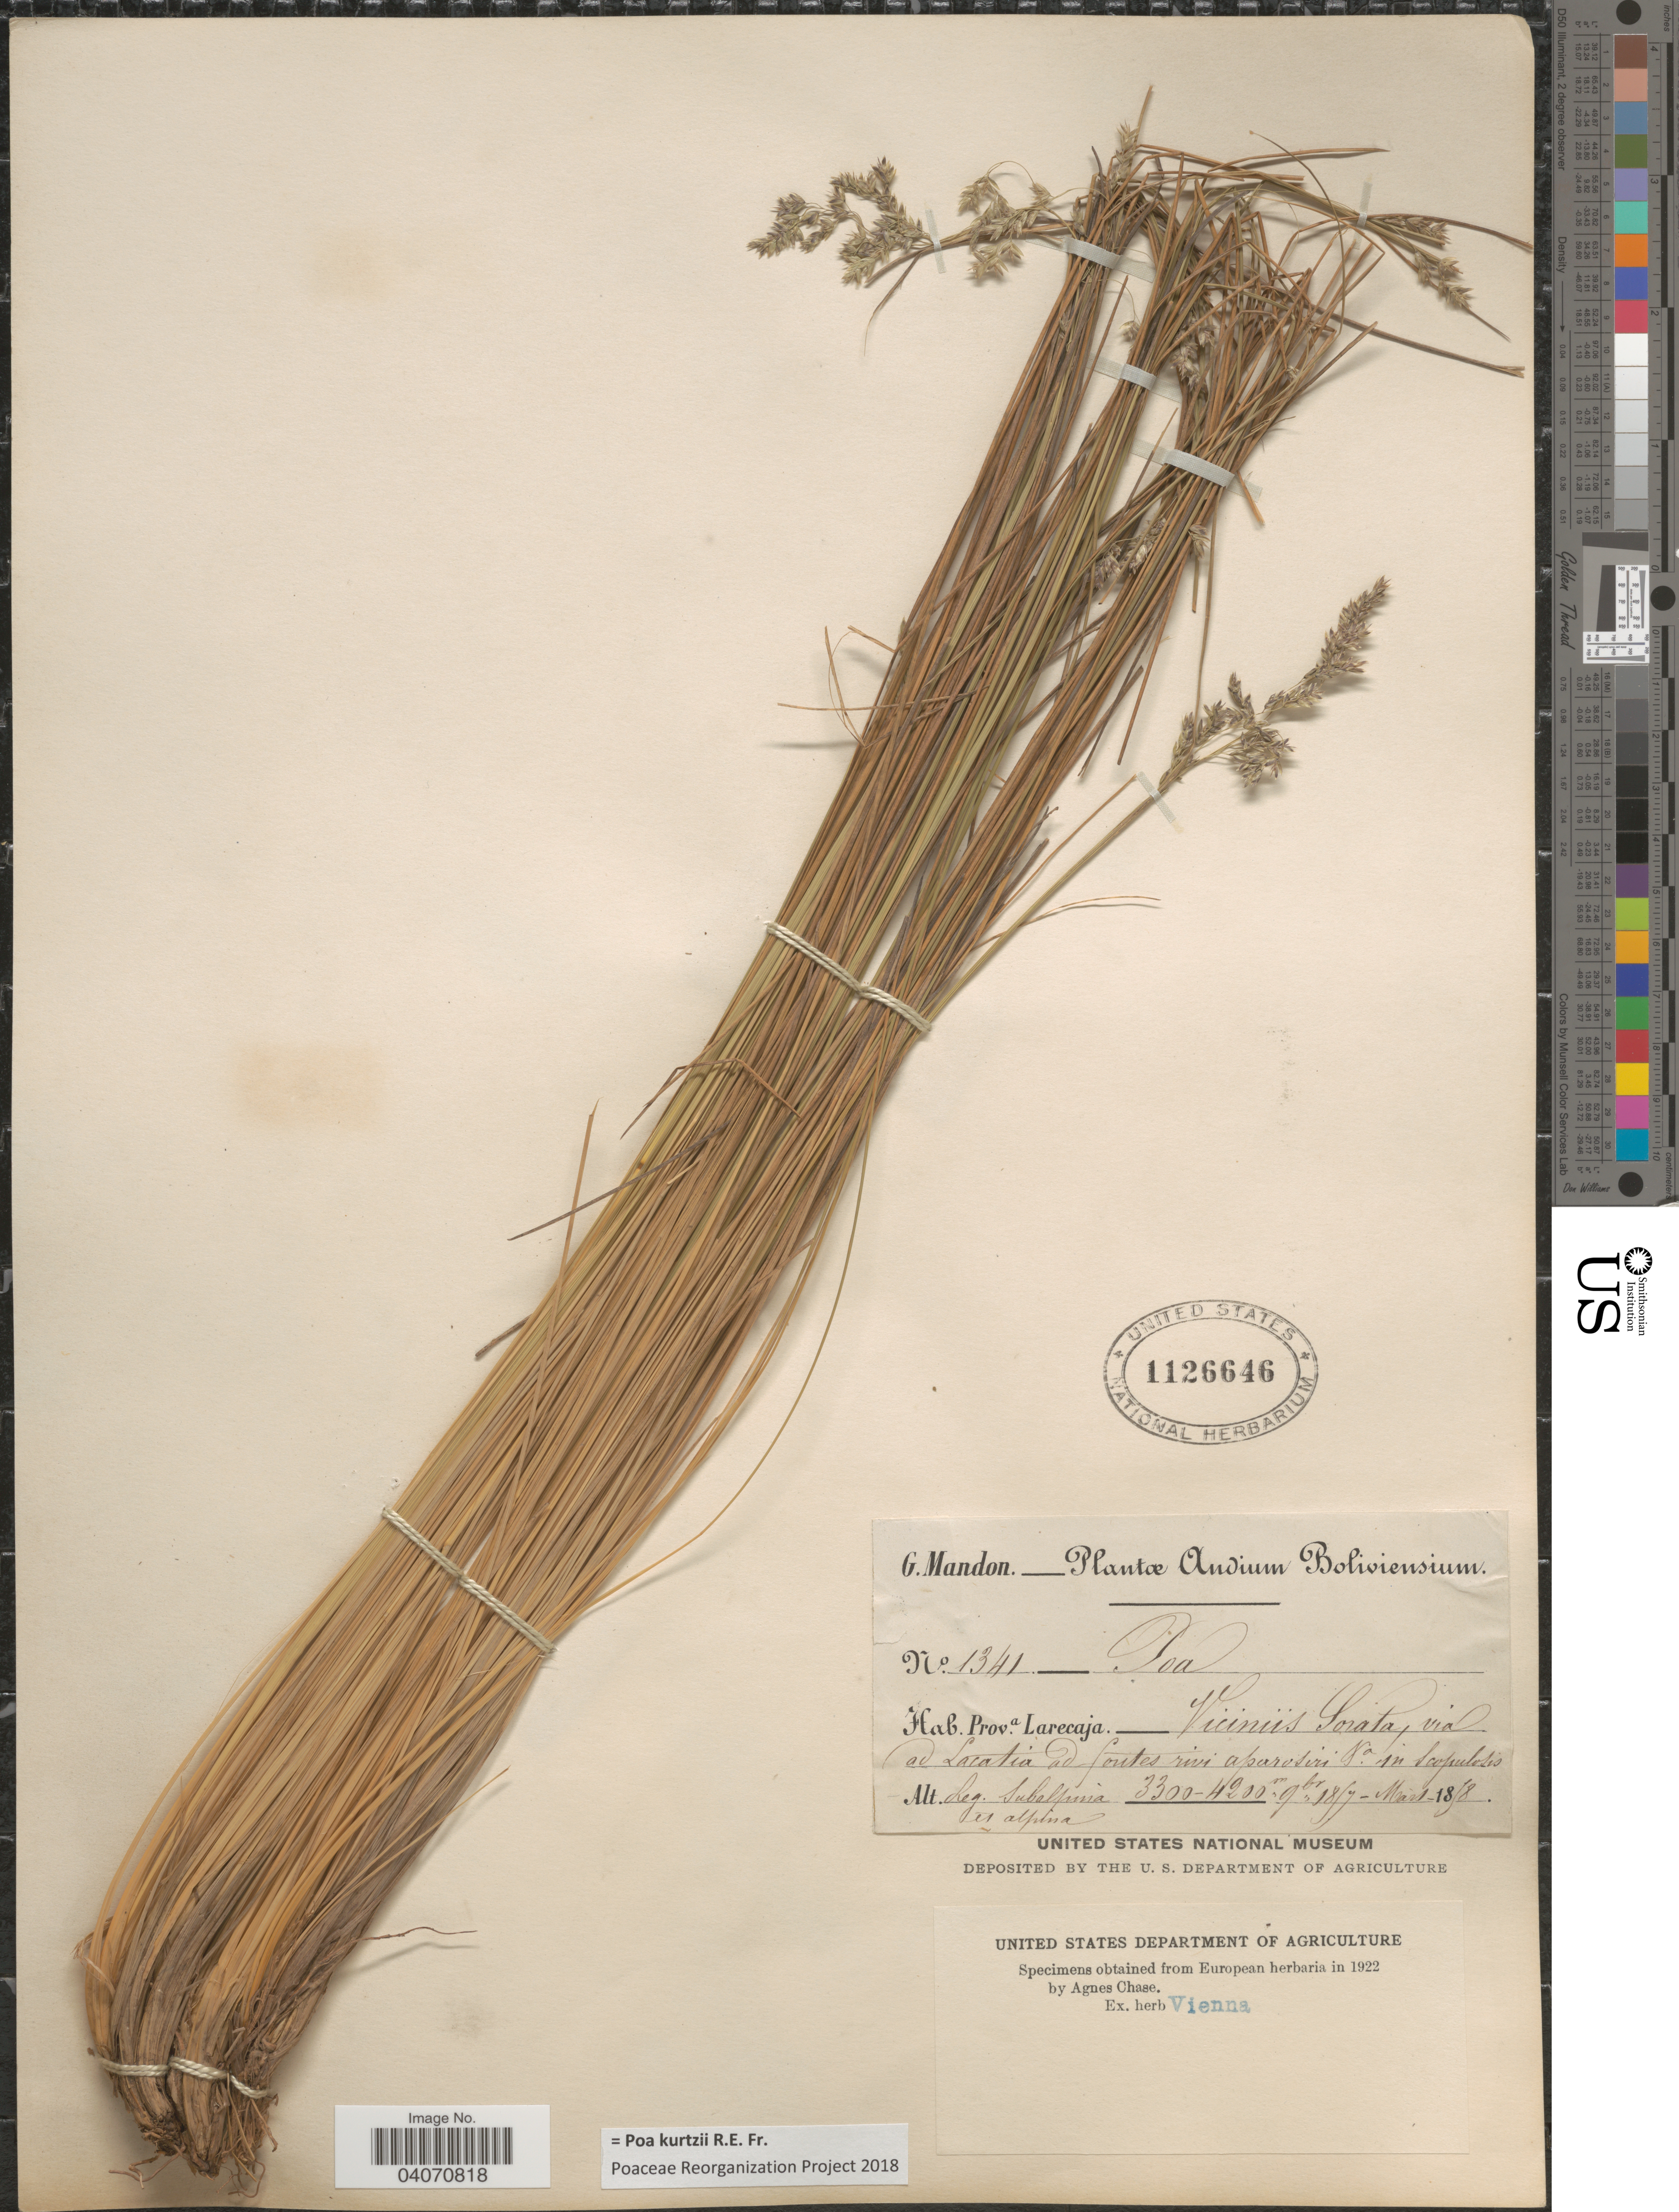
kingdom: Plantae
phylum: Tracheophyta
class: Liliopsida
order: Poales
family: Poaceae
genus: Poa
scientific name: Poa kurtzii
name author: R.E. Fr.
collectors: G. Mandon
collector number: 1341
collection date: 1857-11/1858-03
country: Bolivia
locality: Andium Boliviensium. Prova. Larecaja. Viciniis Sorata, via ad Lacatia ad fontes rivi apurosiri Sa in Scopulosis. Reg. Subalpina et alpina.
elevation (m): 3300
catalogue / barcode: US 1126646